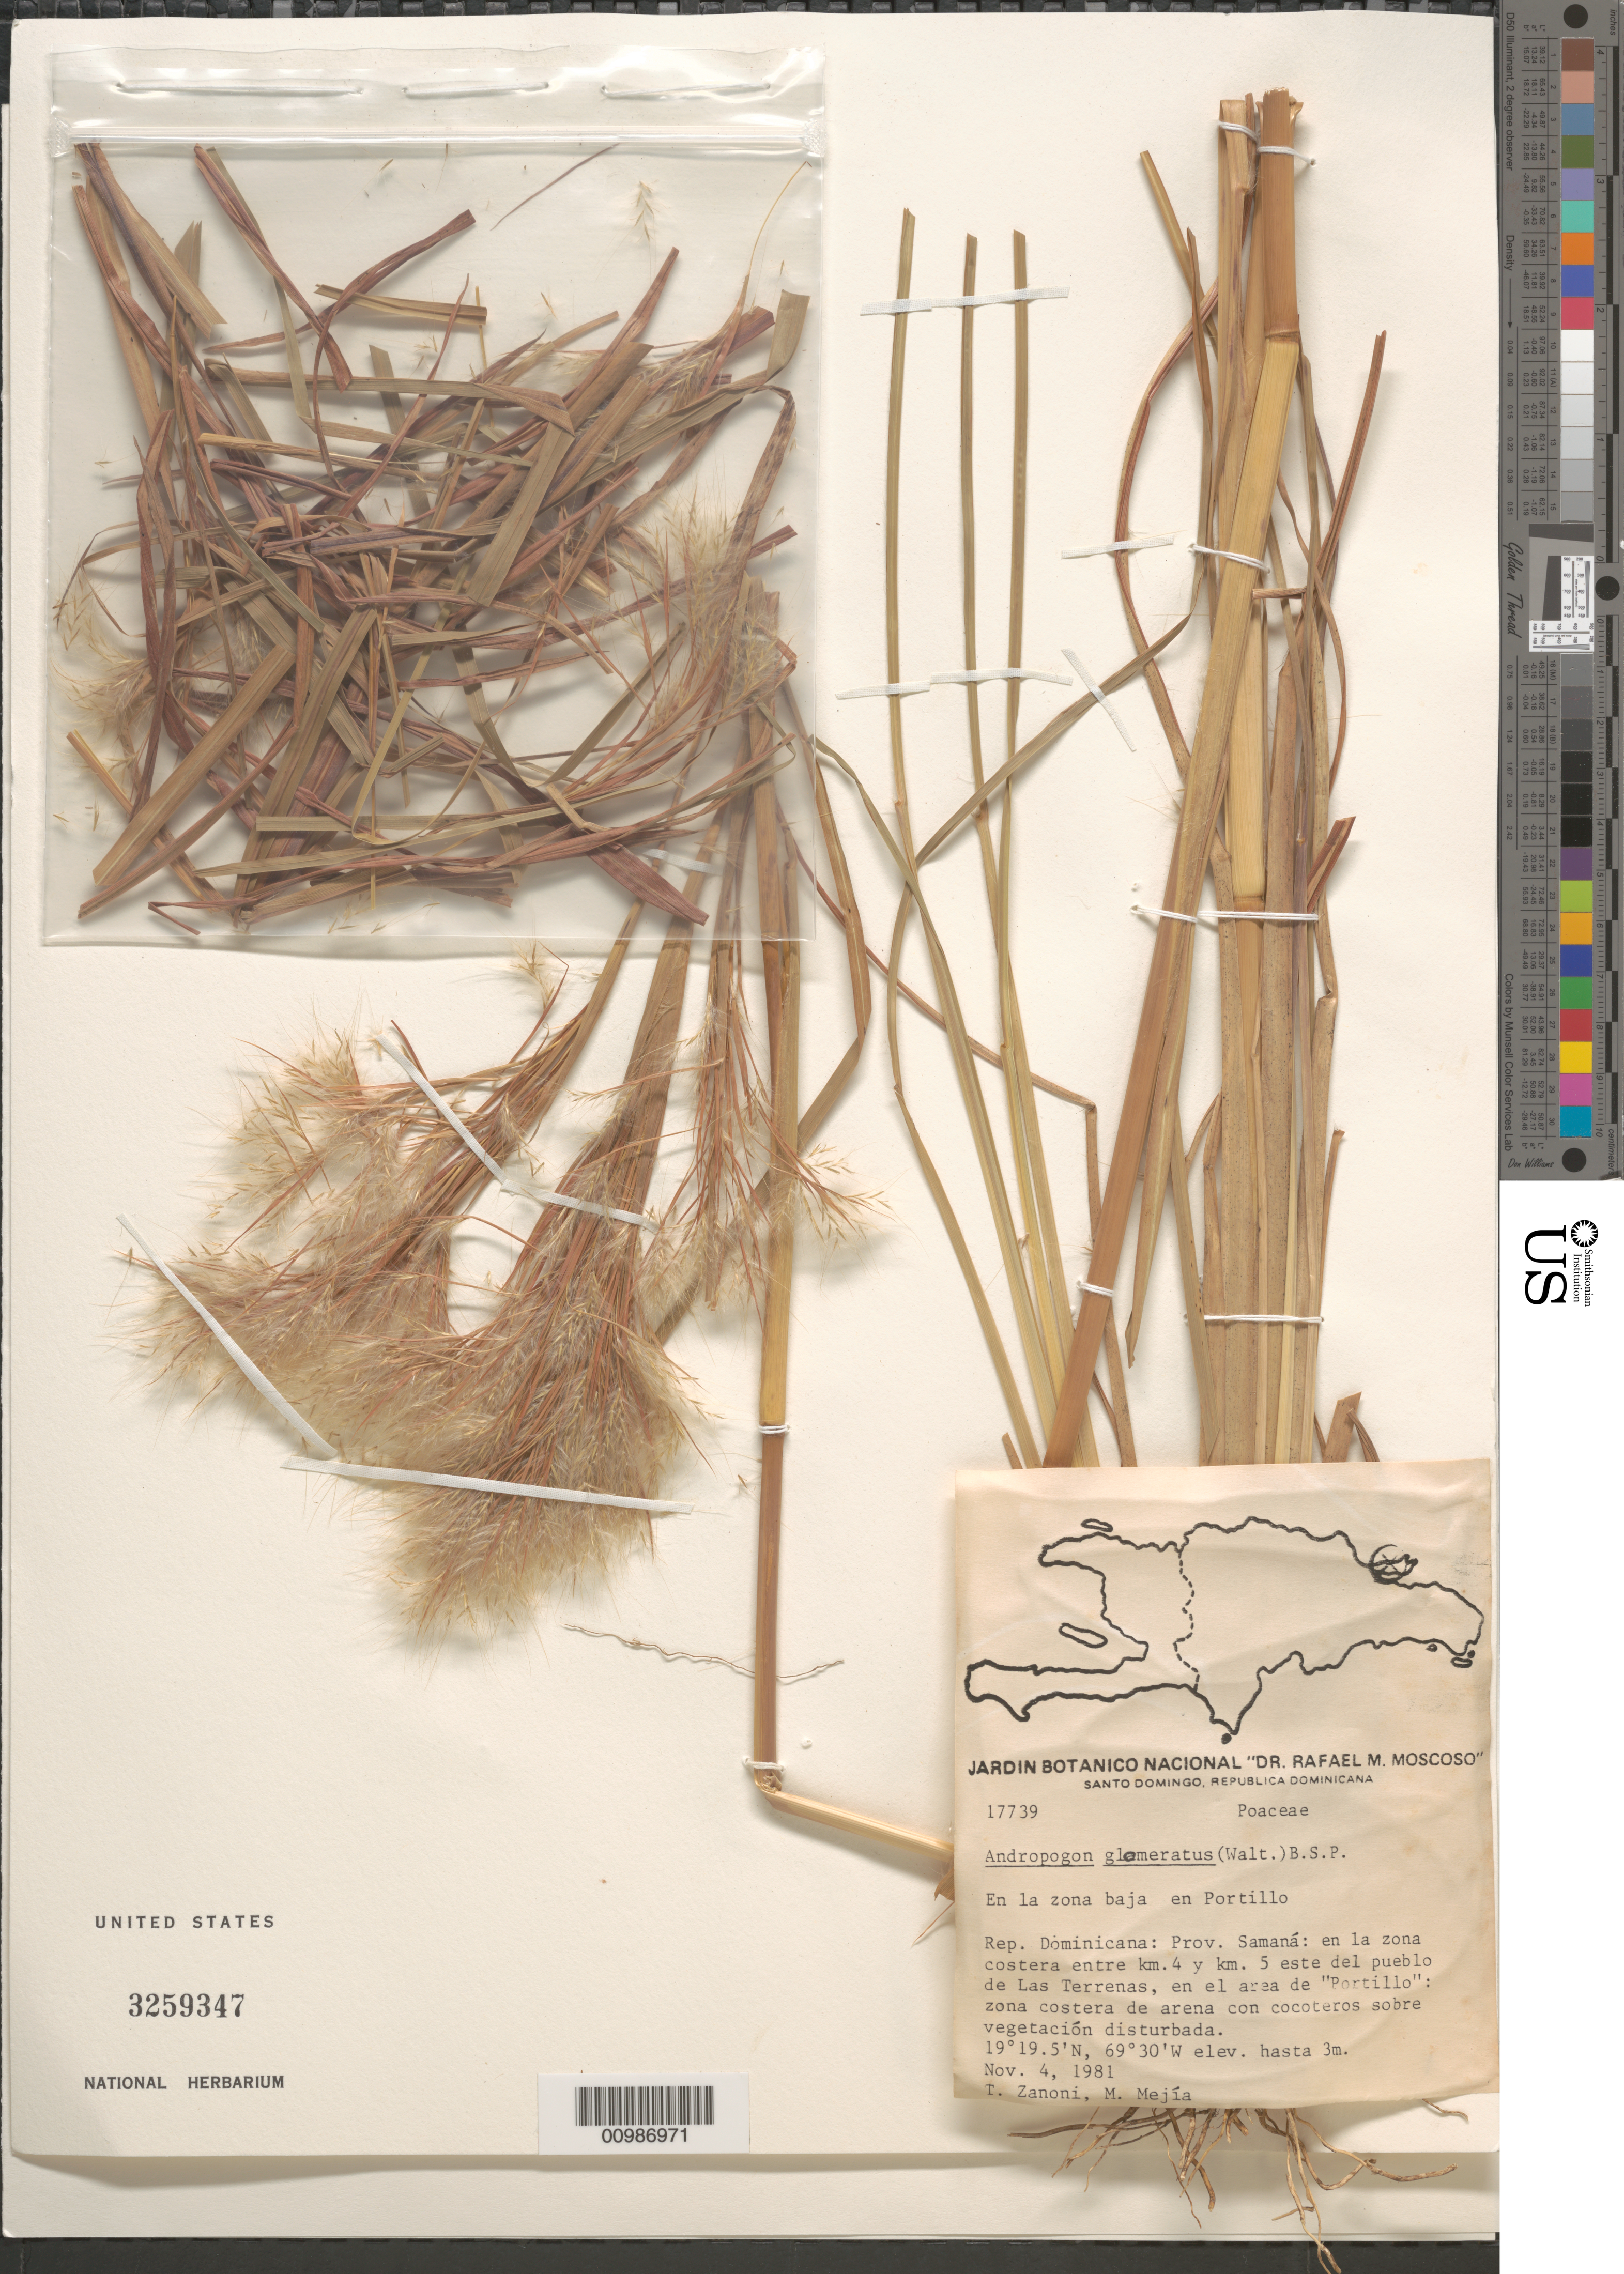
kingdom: Plantae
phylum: Tracheophyta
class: Liliopsida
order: Poales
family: Poaceae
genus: Andropogon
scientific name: Andropogon glomeratus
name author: (Walter) Britton, Stearns & Poggenb.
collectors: T. A. Zanoni & M. Mejia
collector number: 17739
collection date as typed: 04 Nov 1981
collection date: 1981-11-04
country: Dominican Republic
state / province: Samaná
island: Hispaniola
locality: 4 to 5 km. east of Las Terrenas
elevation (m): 3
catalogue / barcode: US 3259347